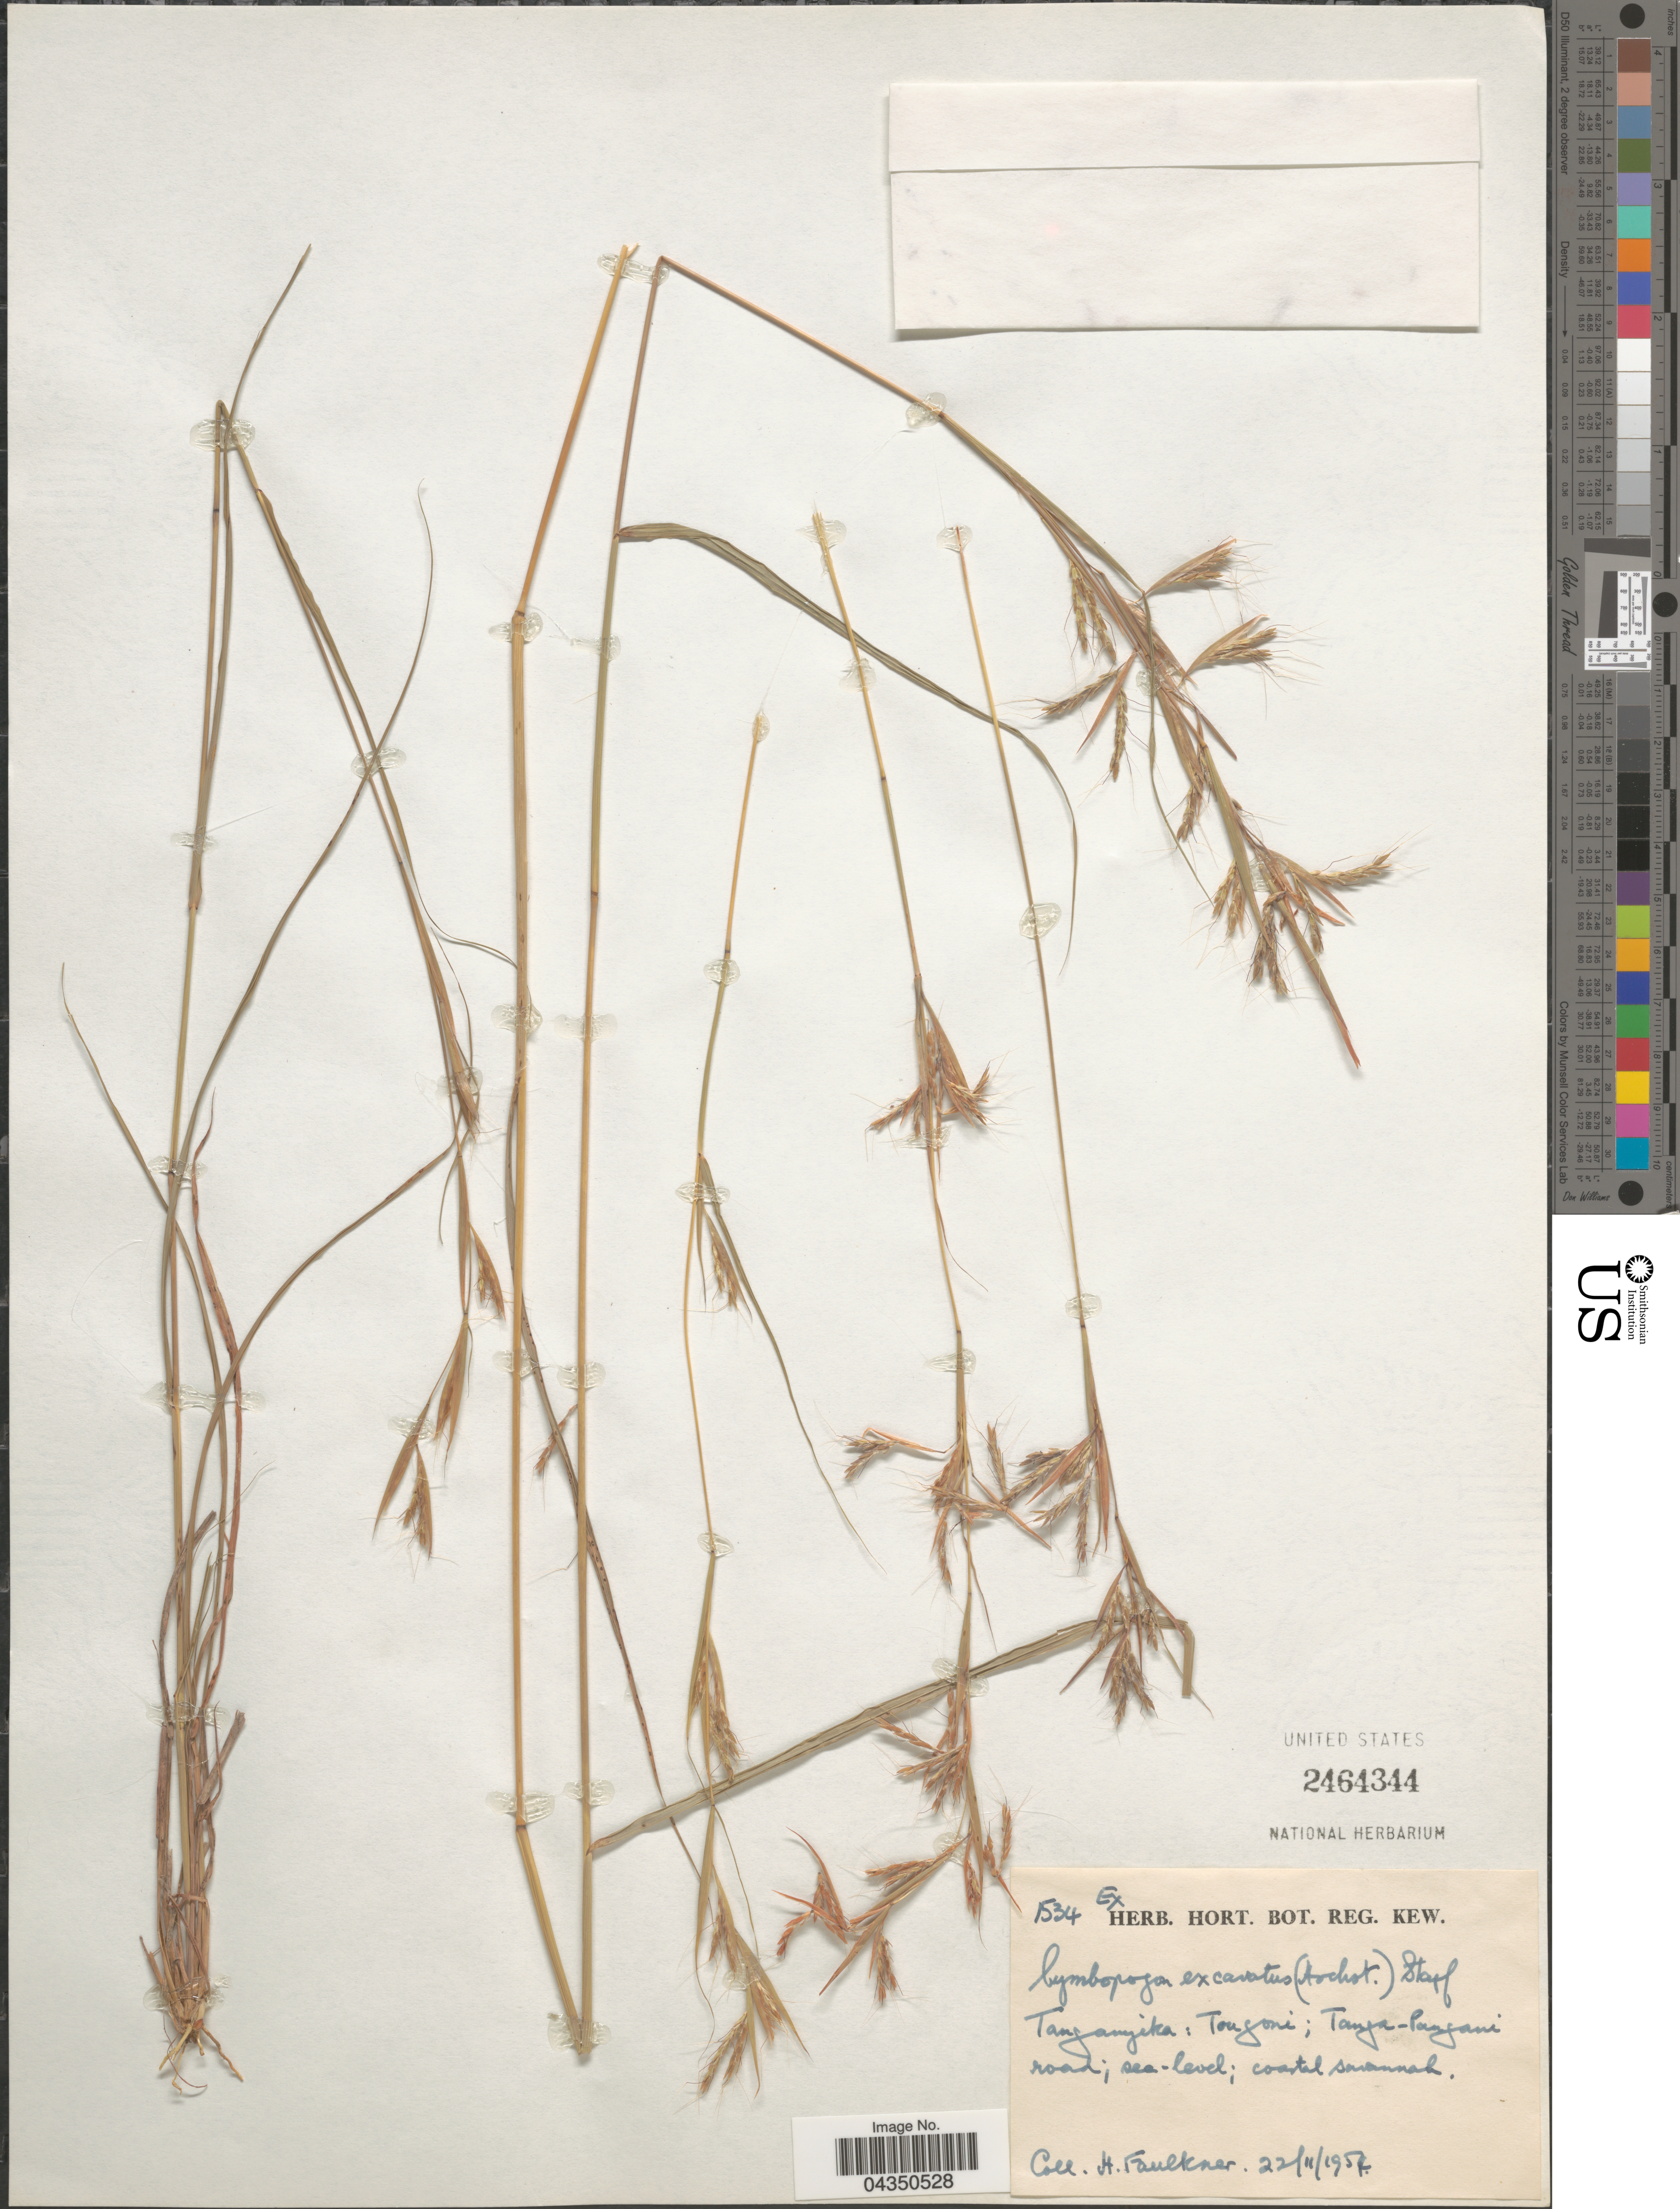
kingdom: Plantae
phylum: Tracheophyta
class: Liliopsida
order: Poales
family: Poaceae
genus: Cymbopogon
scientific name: Cymbopogon caesius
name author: (Nees ex Hook. & Arn.) Stapf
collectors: H. Faulkner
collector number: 1534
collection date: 1954-11-22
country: Tanzania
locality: Tanganyika: Tougoni; Tanga-Pangani road; coastal savannah.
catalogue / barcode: US 2464344